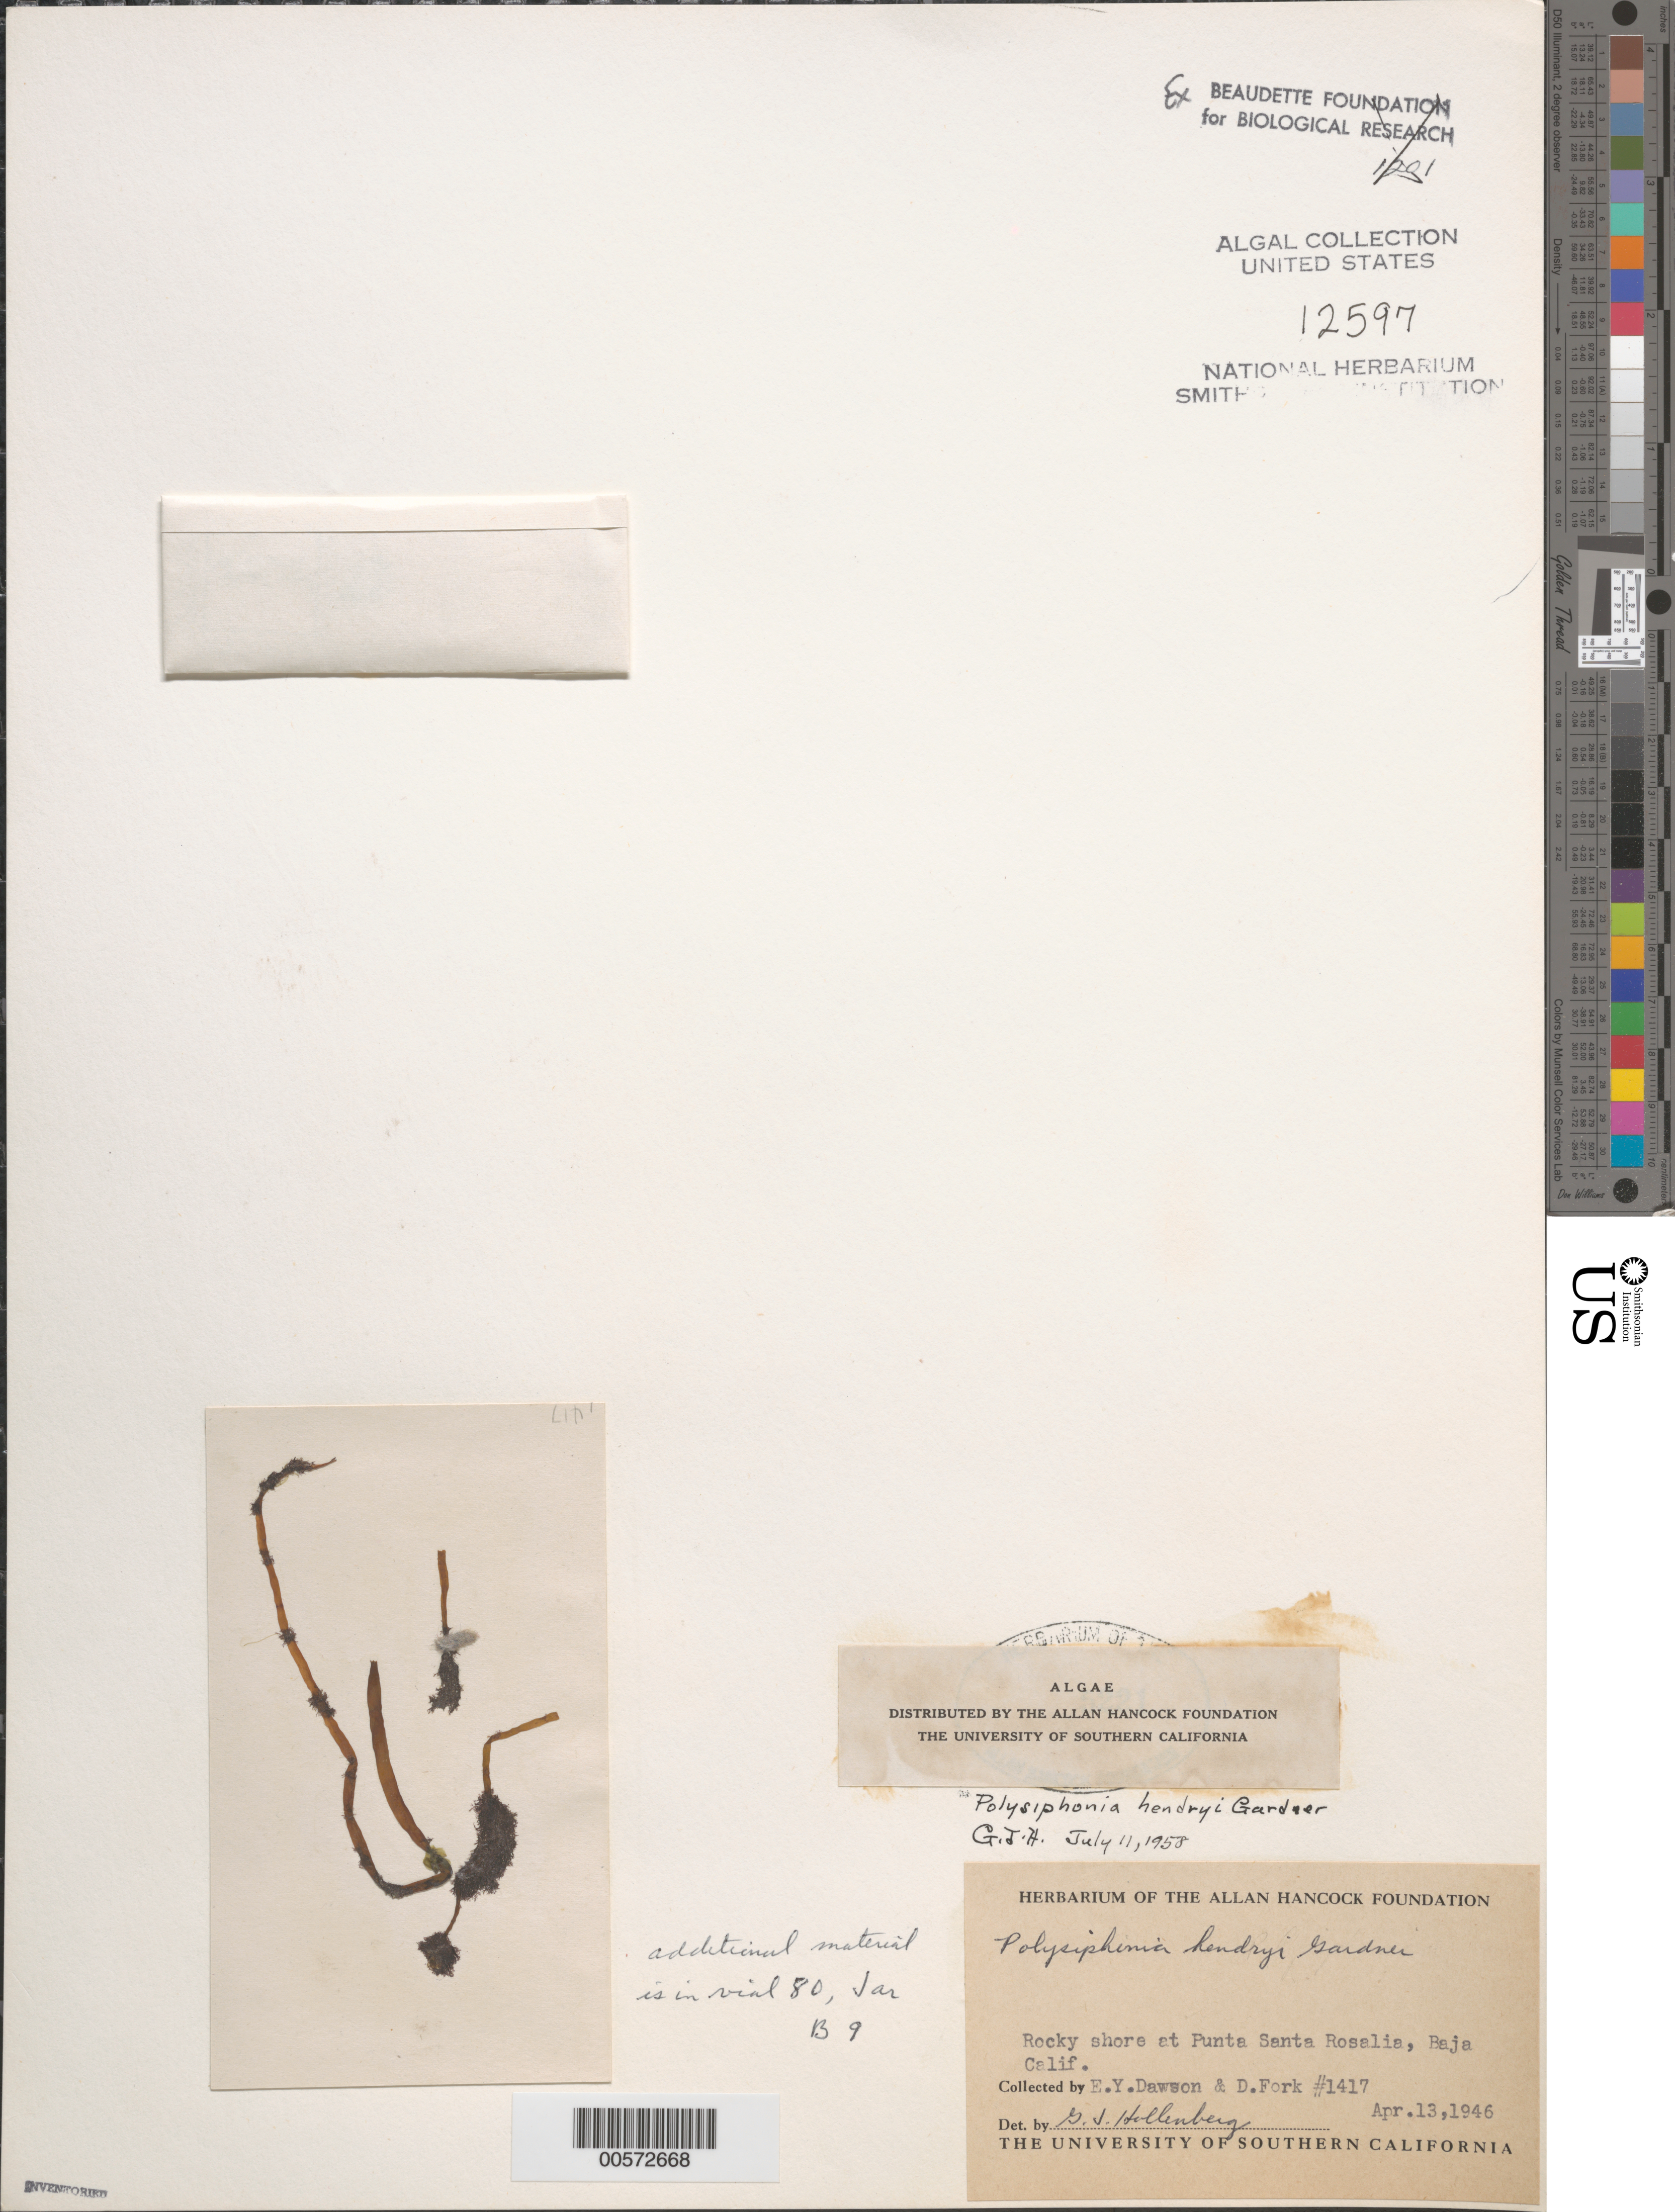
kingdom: Plantae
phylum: Rhodophyta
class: Florideophyceae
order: Ceramiales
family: Rhodomelaceae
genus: Vertebrata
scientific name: Vertebrata hendryi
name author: (N.L. Gardner) Savoie & G.W. Saunders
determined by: Algae name updating Project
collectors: E. Y. Dawson & D. Fork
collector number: EYD 1417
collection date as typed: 13 Apr 1946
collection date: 1946-04-13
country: Mexico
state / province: Baja California Sur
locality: Punta Santa Rosalia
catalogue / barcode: US 12597